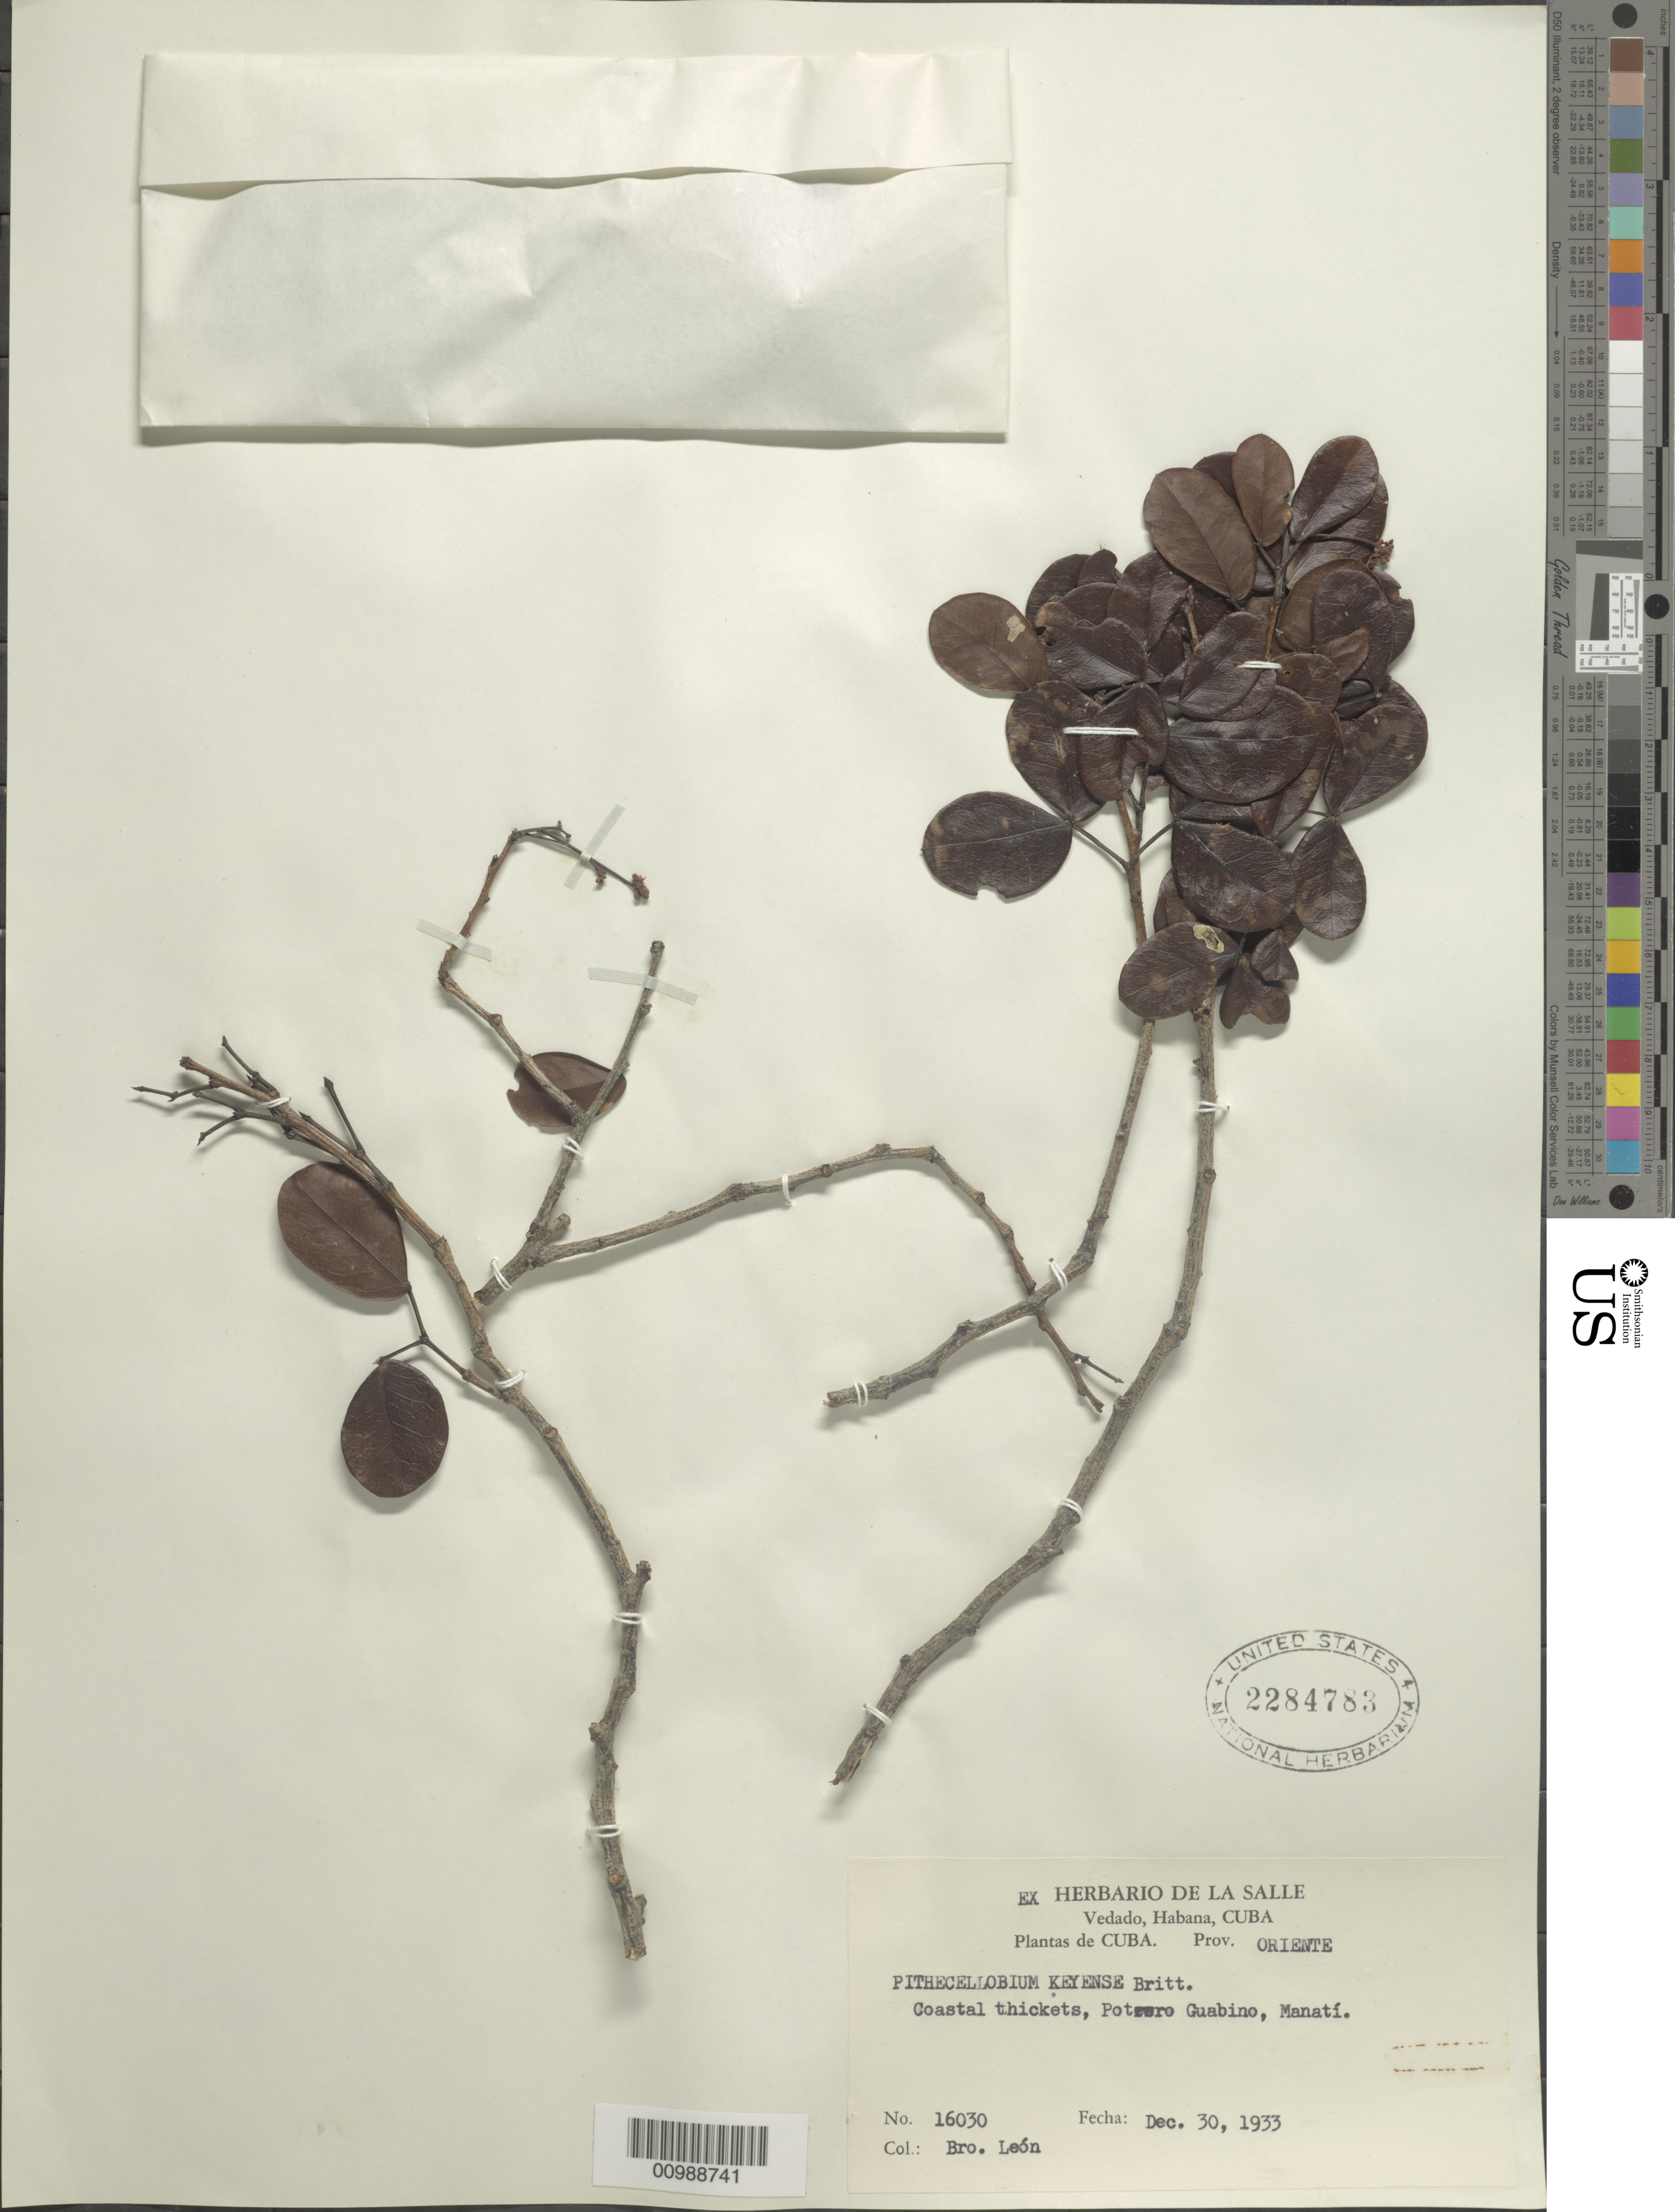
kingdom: Plantae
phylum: Tracheophyta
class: Magnoliopsida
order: Fabales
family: Fabaceae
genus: Pithecellobium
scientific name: Pithecellobium keyense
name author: Britton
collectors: Bro. León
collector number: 16030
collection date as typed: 30 Dec 1933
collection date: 1933-12-30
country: Cuba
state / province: Oriente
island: Cuba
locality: Manati; Potrero Guabino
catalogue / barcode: US 2284783